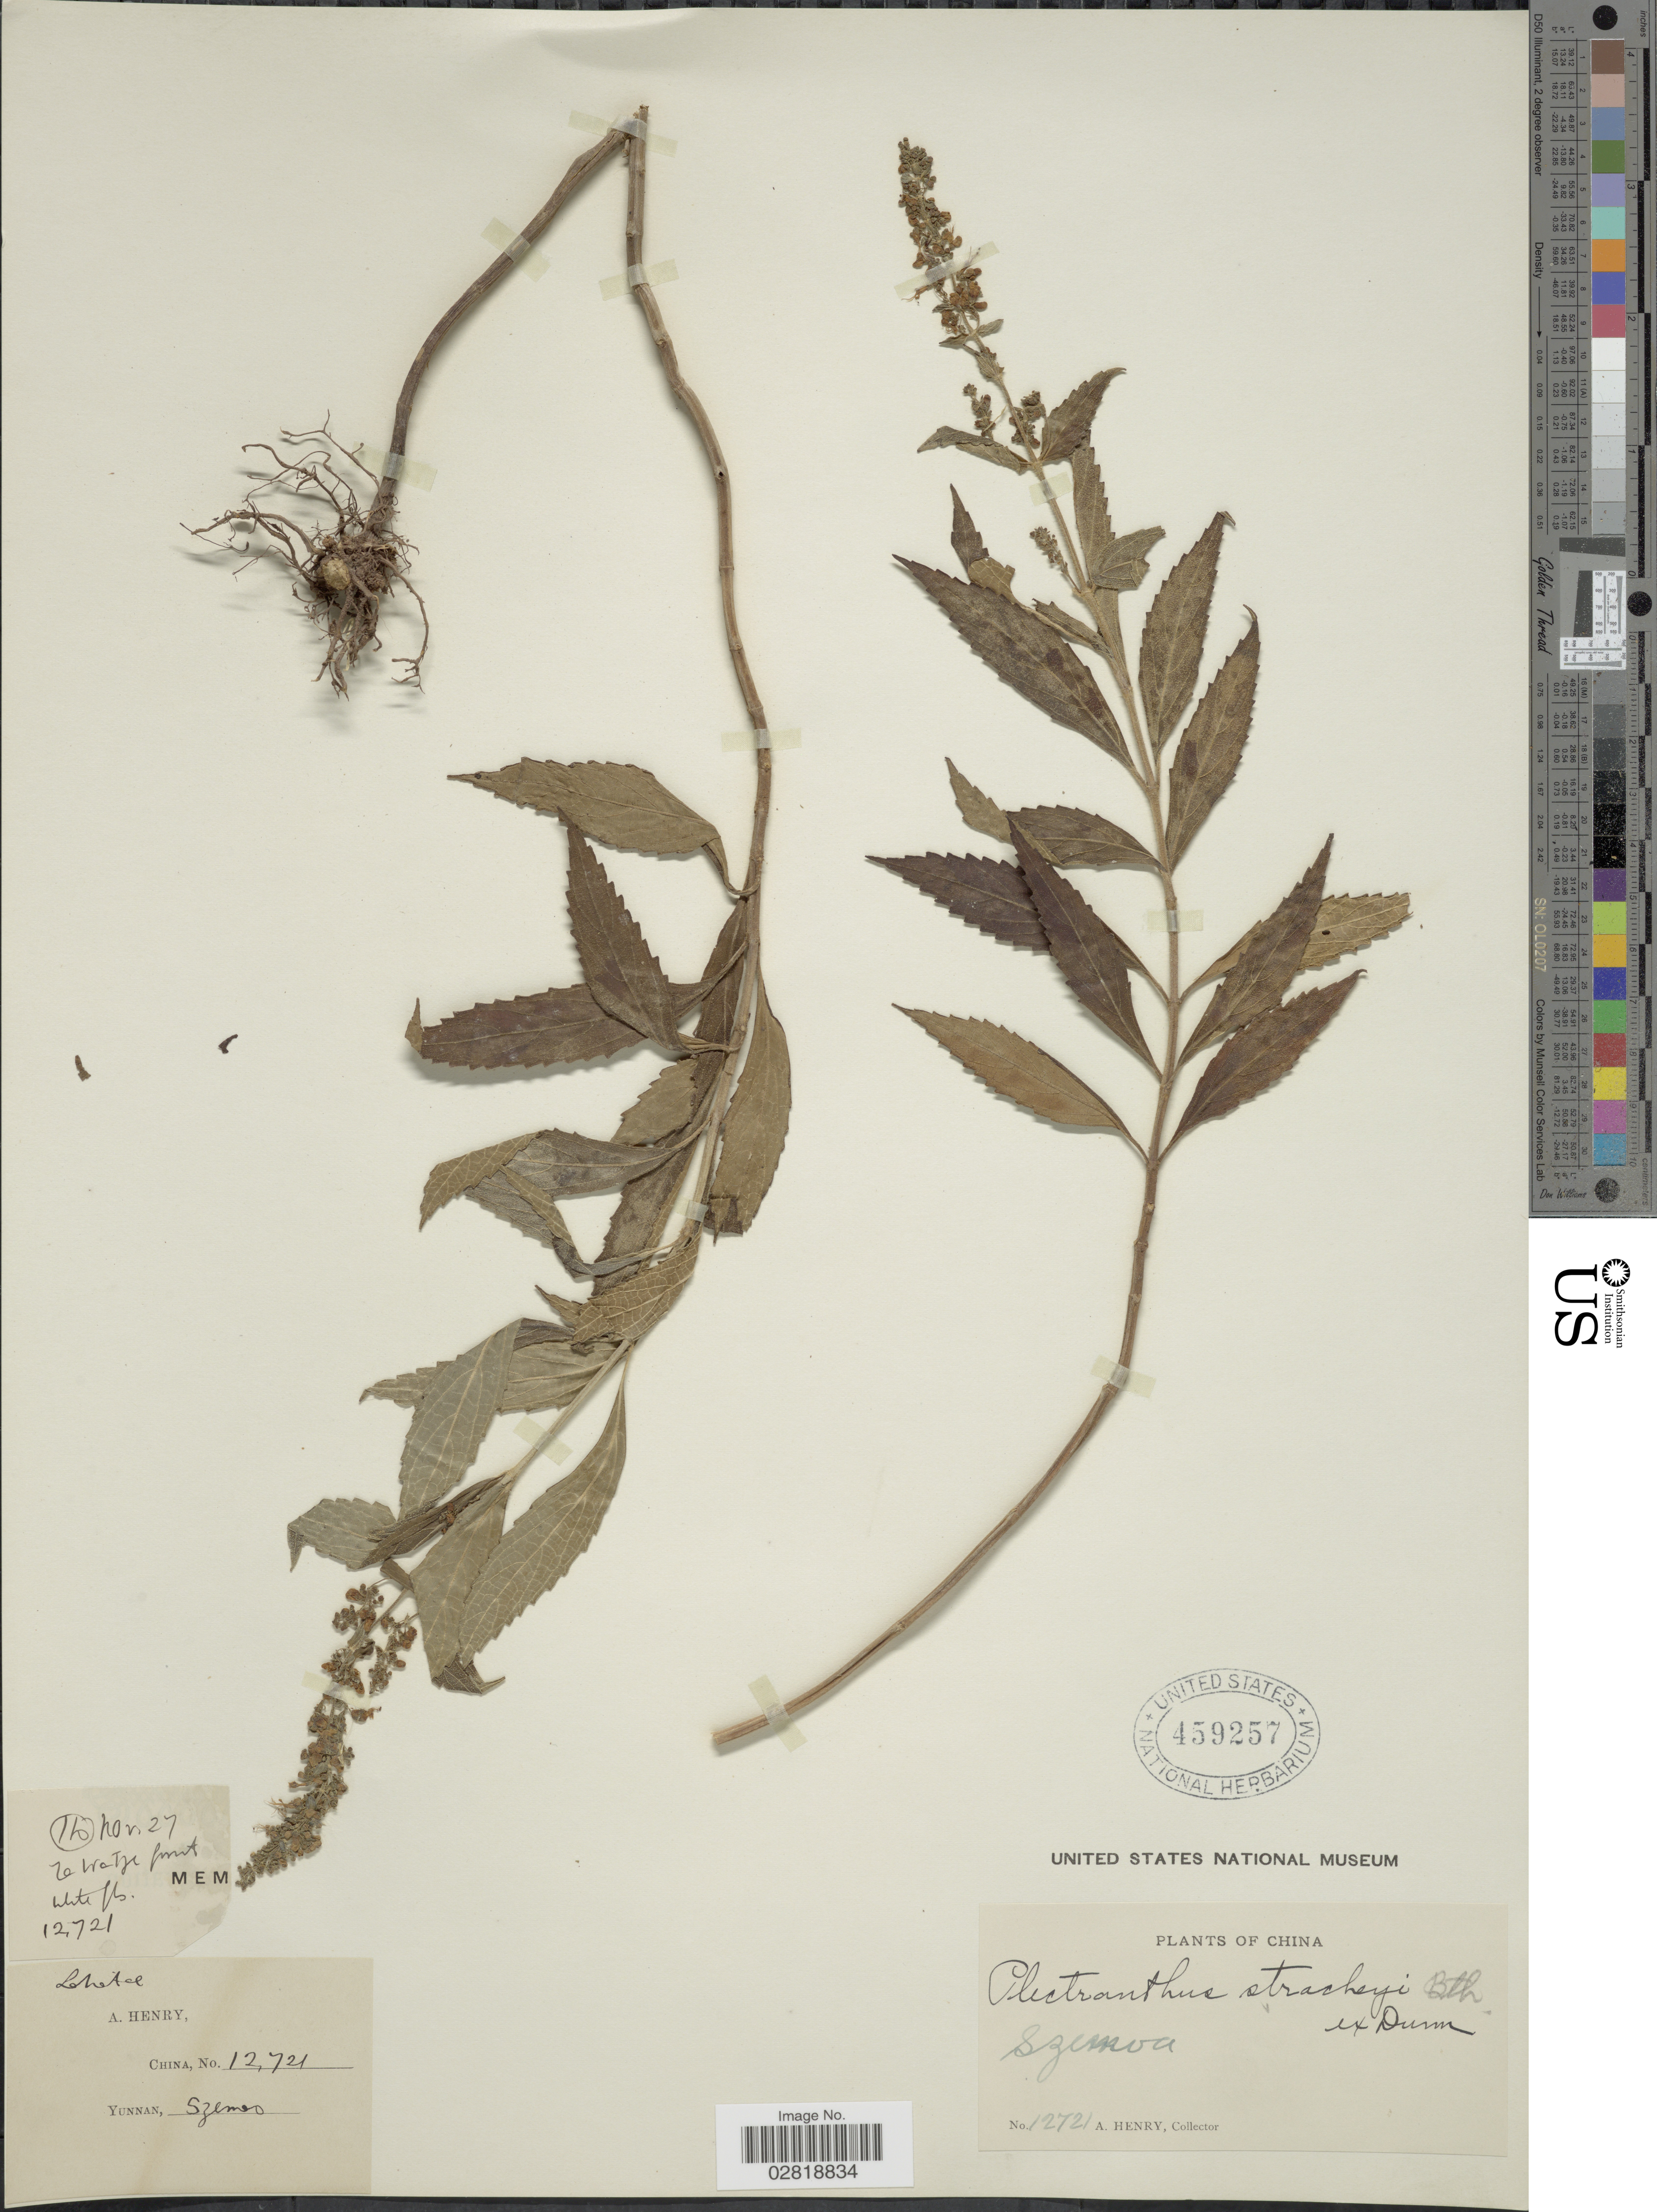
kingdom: Plantae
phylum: Tracheophyta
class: Magnoliopsida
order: Lamiales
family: Lamiaceae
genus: Isodon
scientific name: Isodon walkeri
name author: (Arn.) H. Hara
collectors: A. Henry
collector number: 12721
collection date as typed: Transcribed d/m/y: /11/27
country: China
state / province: Yunnan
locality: Te Watze forest. Szemoa.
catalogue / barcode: US 459257